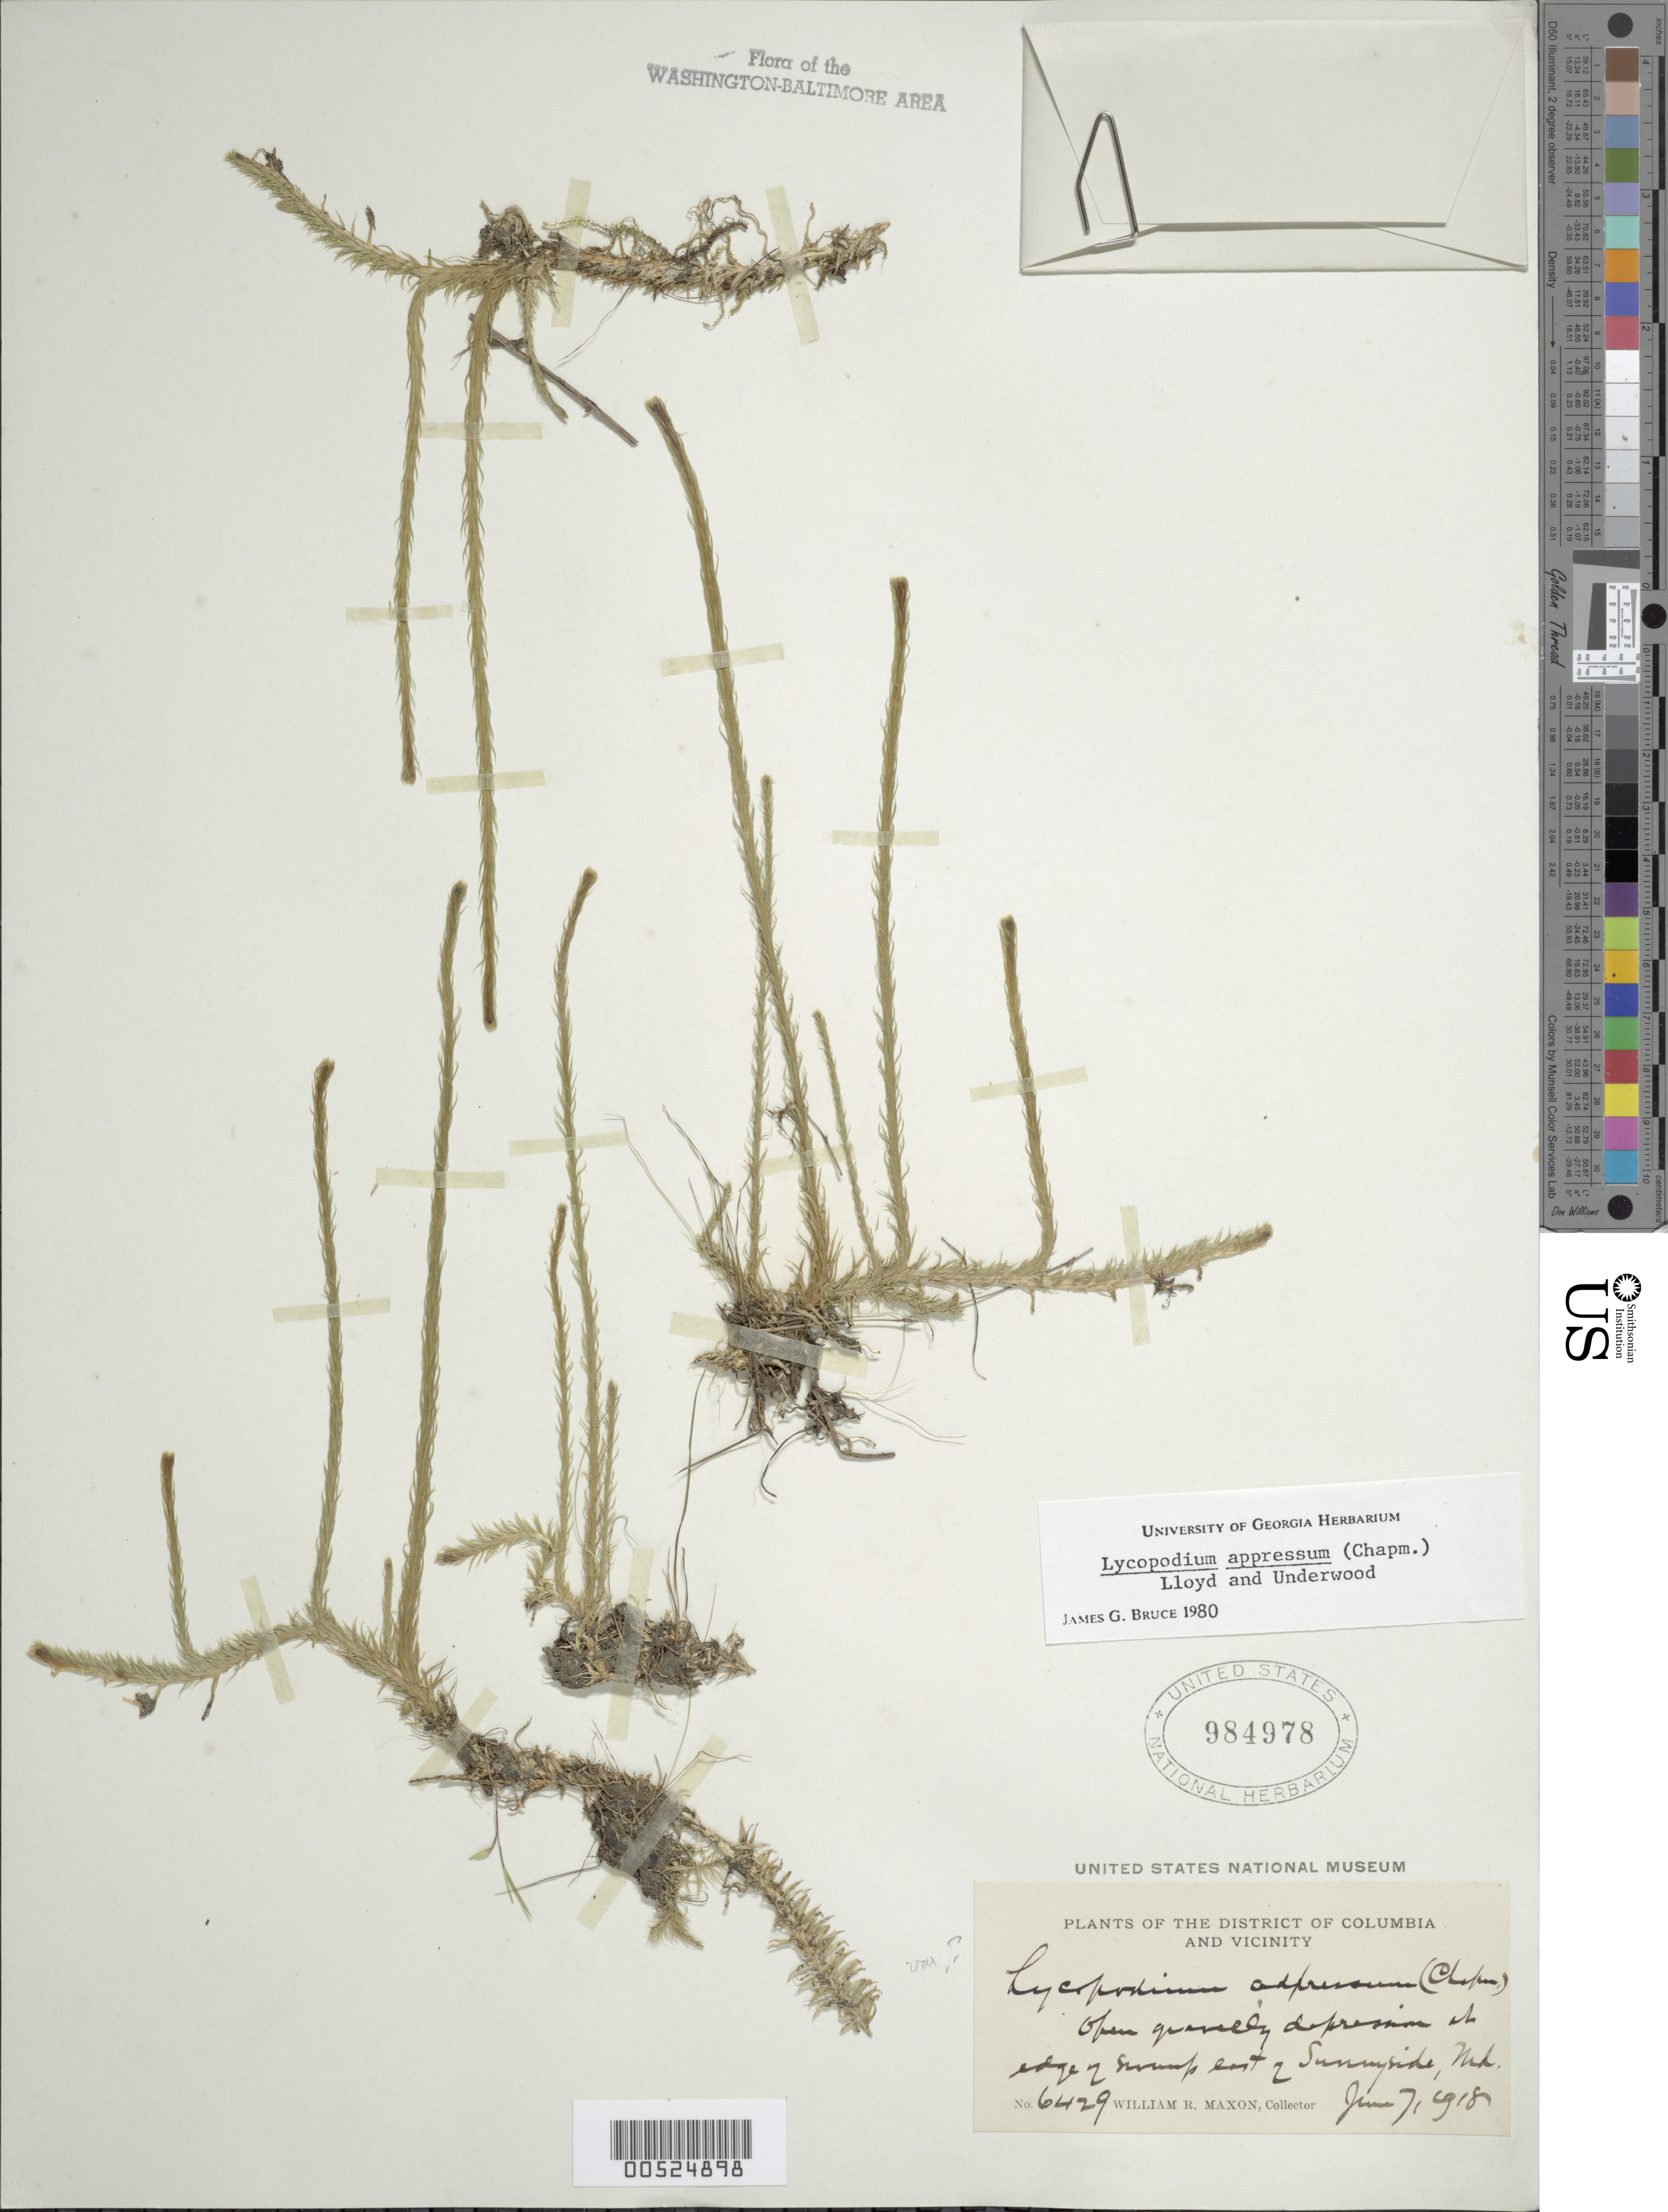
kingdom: Plantae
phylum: Tracheophyta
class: Lycopodiopsida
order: Lycopodiales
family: Lycopodiaceae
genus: Lycopodiella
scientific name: Lycopodiella appressa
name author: (Chapm.) Cranfill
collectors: W. R. Maxon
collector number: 6429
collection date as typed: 07 Jun 1918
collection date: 1918-06-07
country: United States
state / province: Maryland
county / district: Prince George's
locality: Sunnyside, E Of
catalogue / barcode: US 984978